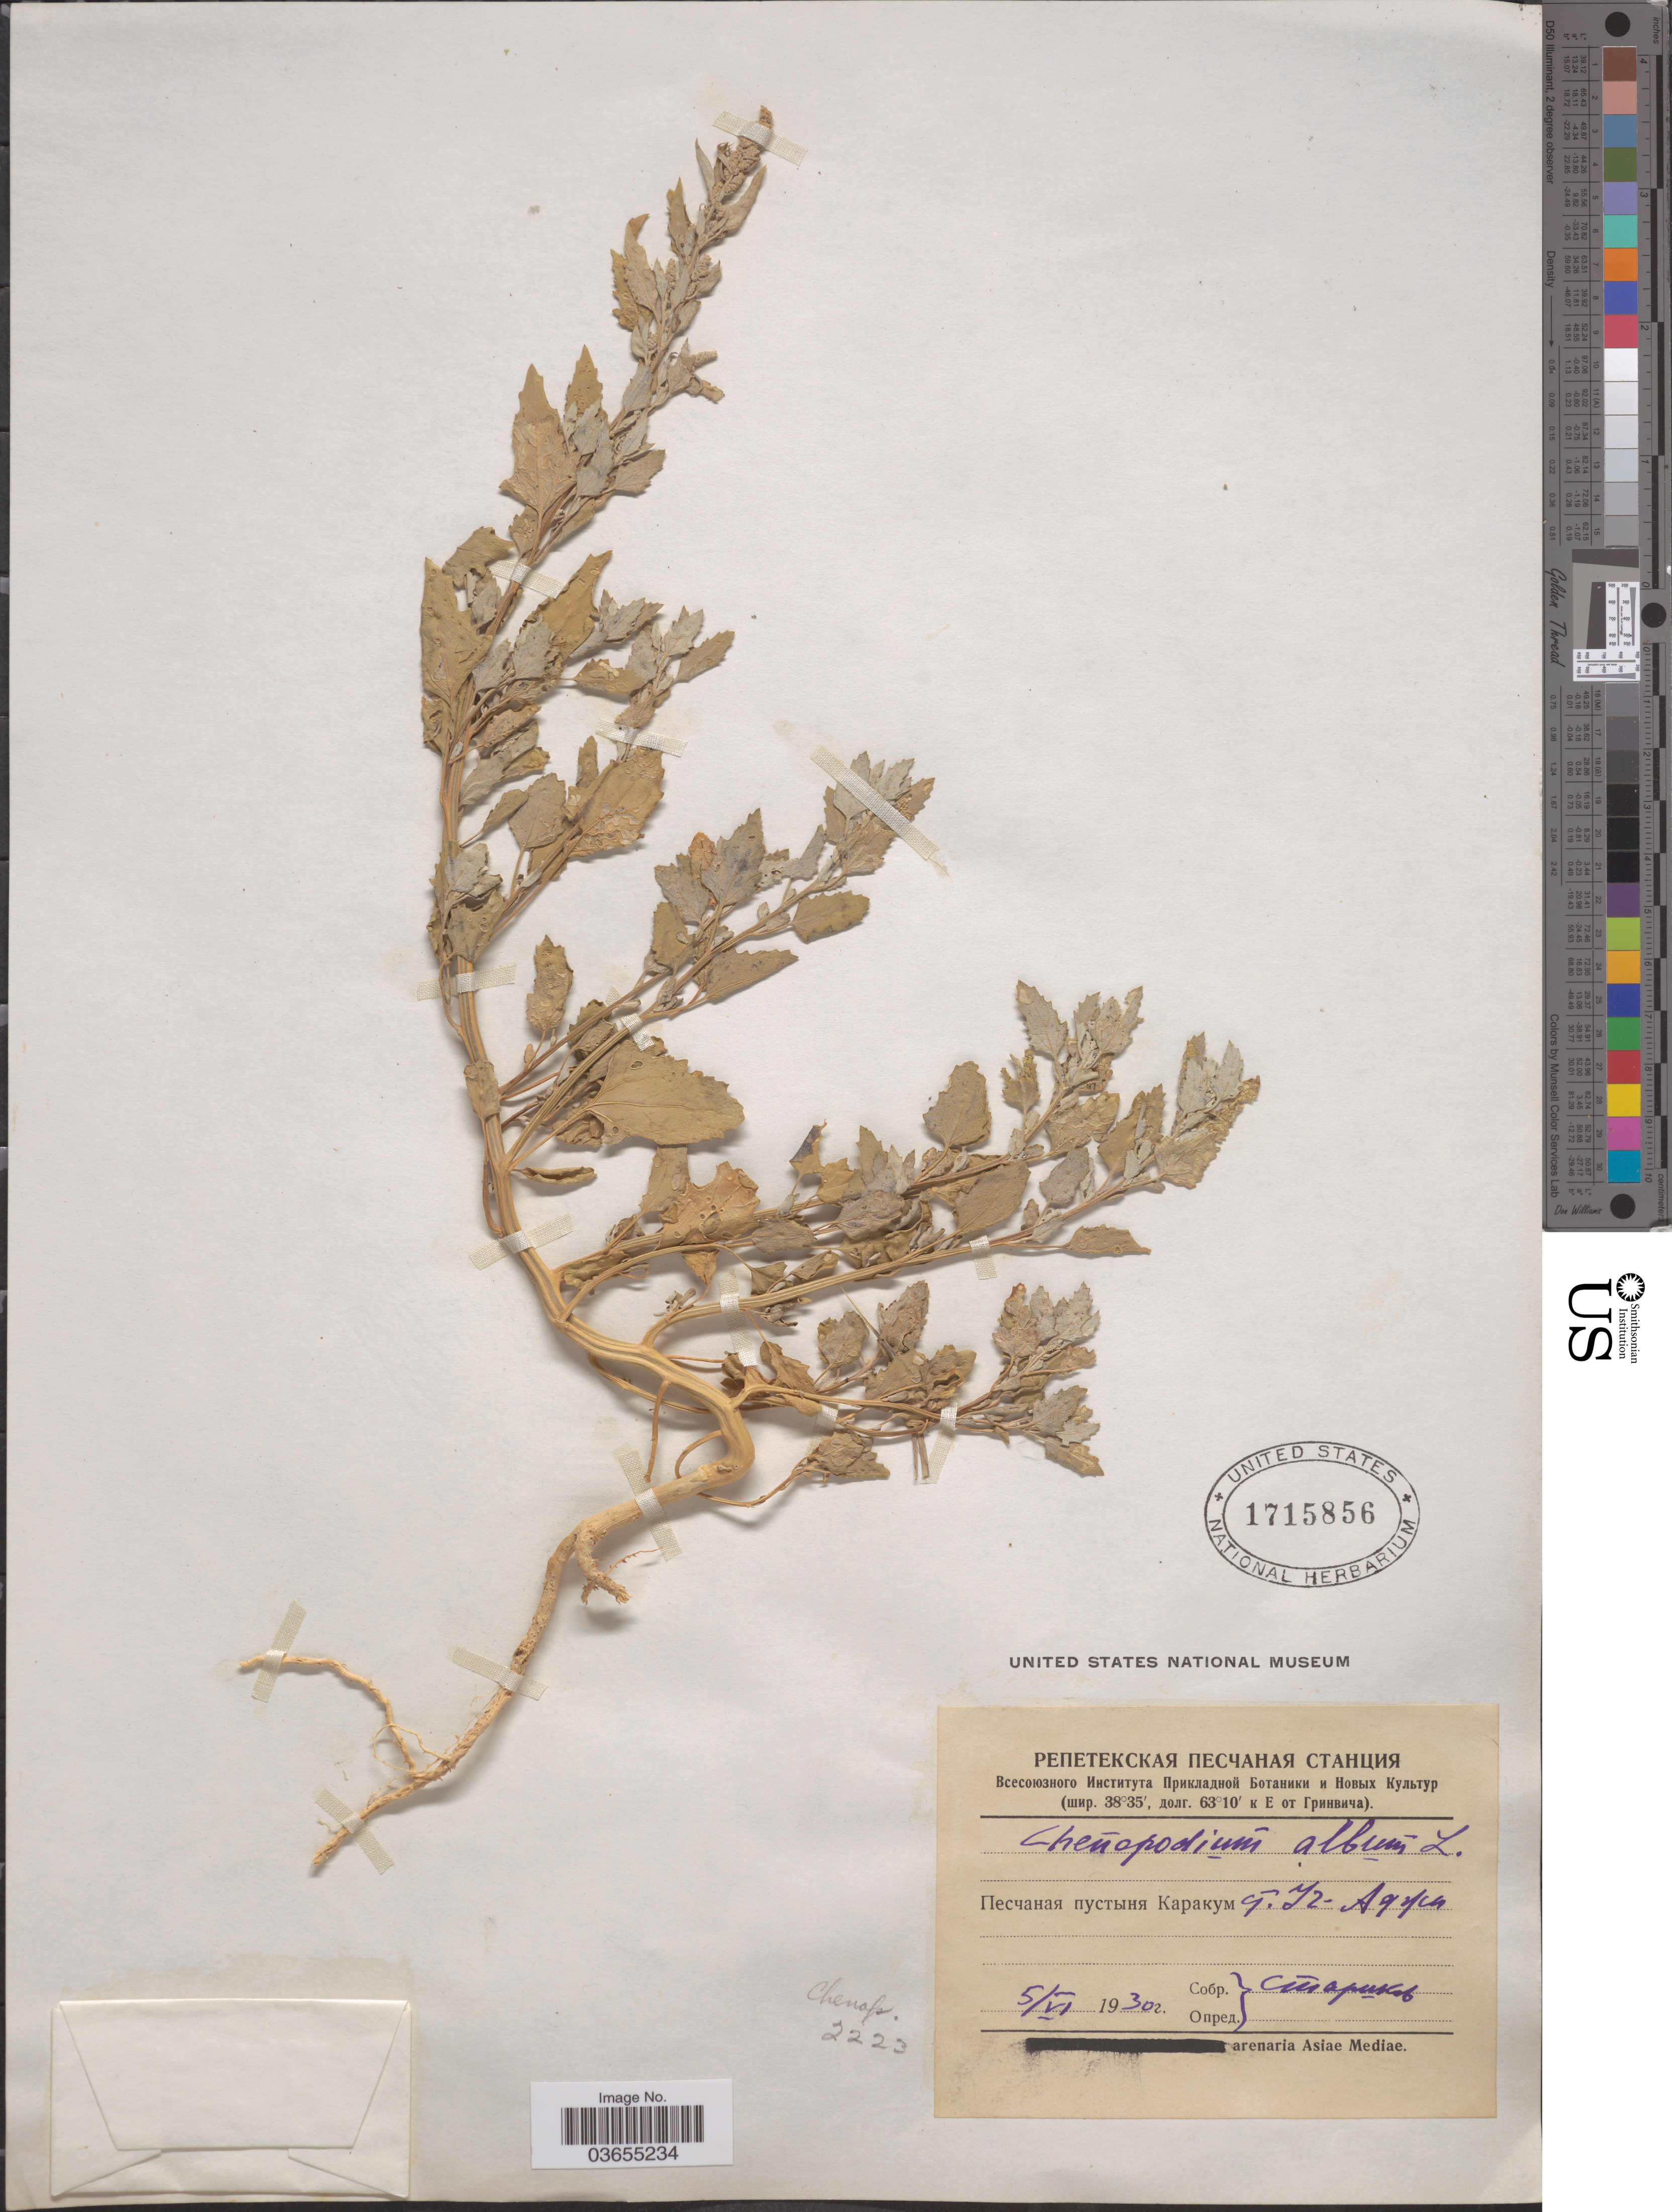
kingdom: Plantae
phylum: Tracheophyta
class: Magnoliopsida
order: Caryophyllales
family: Amaranthaceae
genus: Chenopodium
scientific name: Chenopodium album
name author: L.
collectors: Starikov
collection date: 1930-06-05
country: Turkmenistan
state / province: Mary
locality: Rail-road station Uch-Adzhy, Karakum Desert.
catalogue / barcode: US 1715856